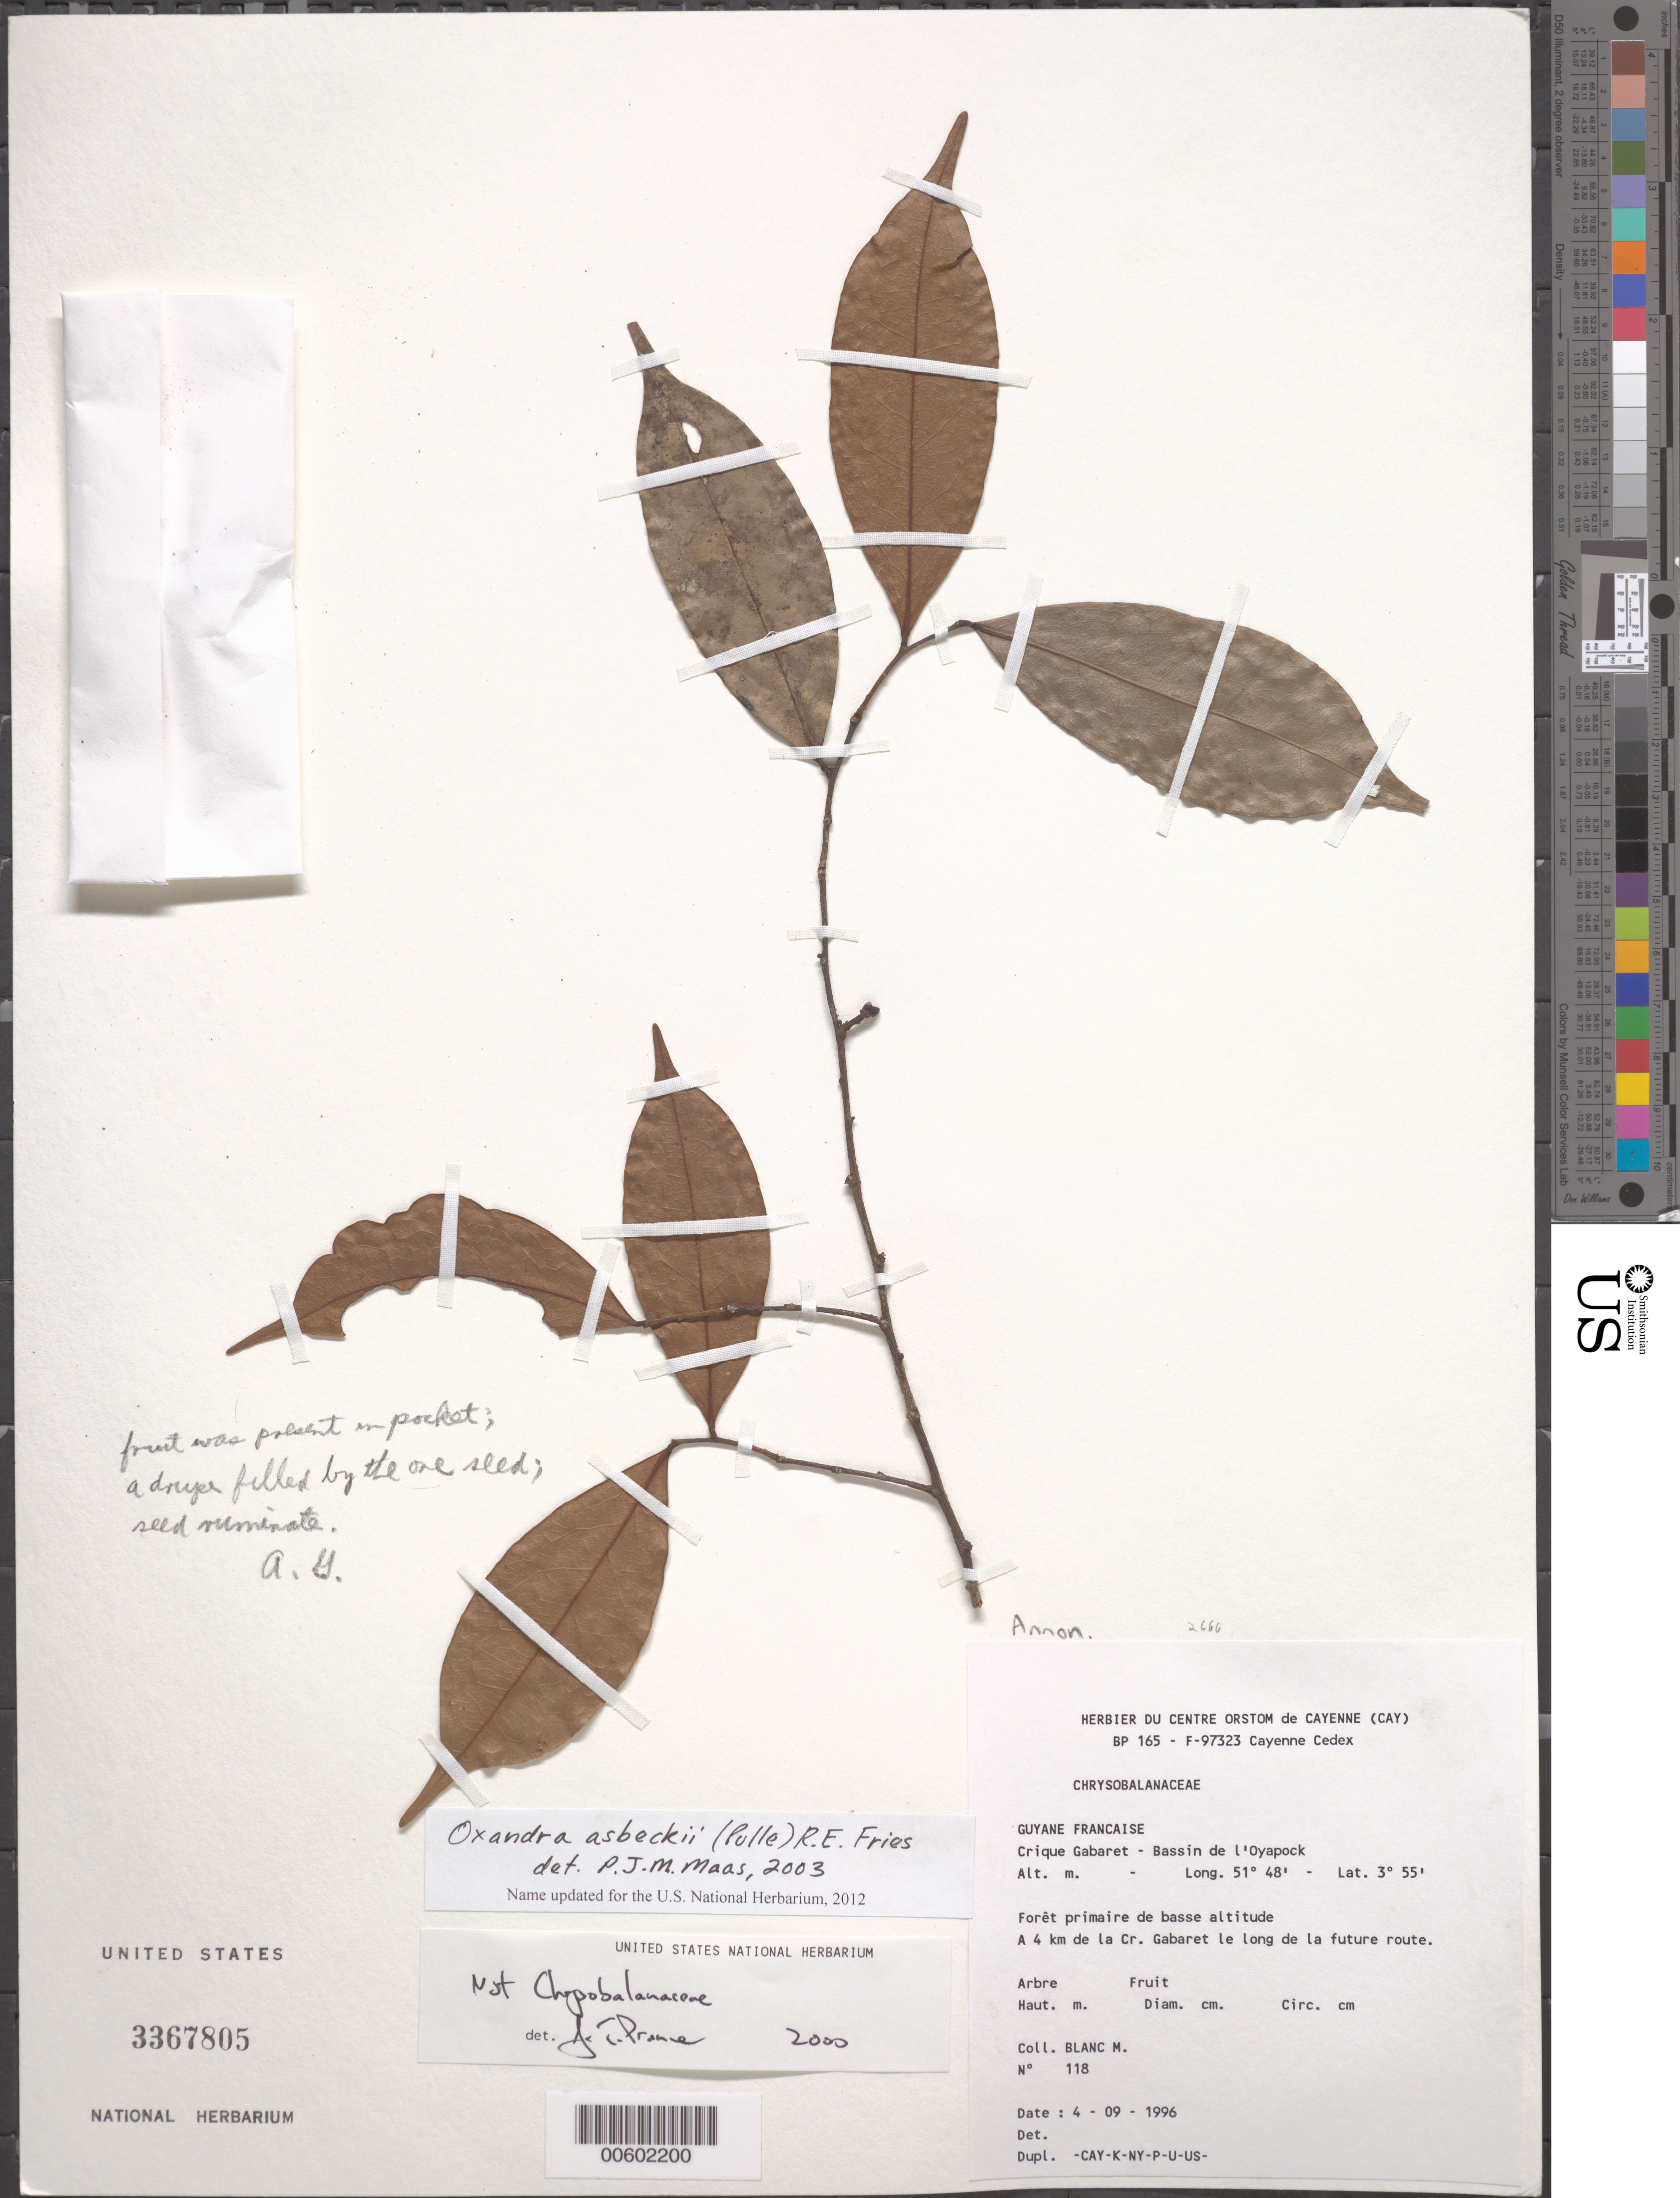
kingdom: Plantae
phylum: Tracheophyta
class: Magnoliopsida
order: Malpighiales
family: Chrysobalanaceae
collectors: M. Blanc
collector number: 118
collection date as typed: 4-Sep-96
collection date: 1996-09-04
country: French Guiana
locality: Crique Gabaret, Bassin de l'Oyapock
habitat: Low primary forest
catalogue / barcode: US 3367805